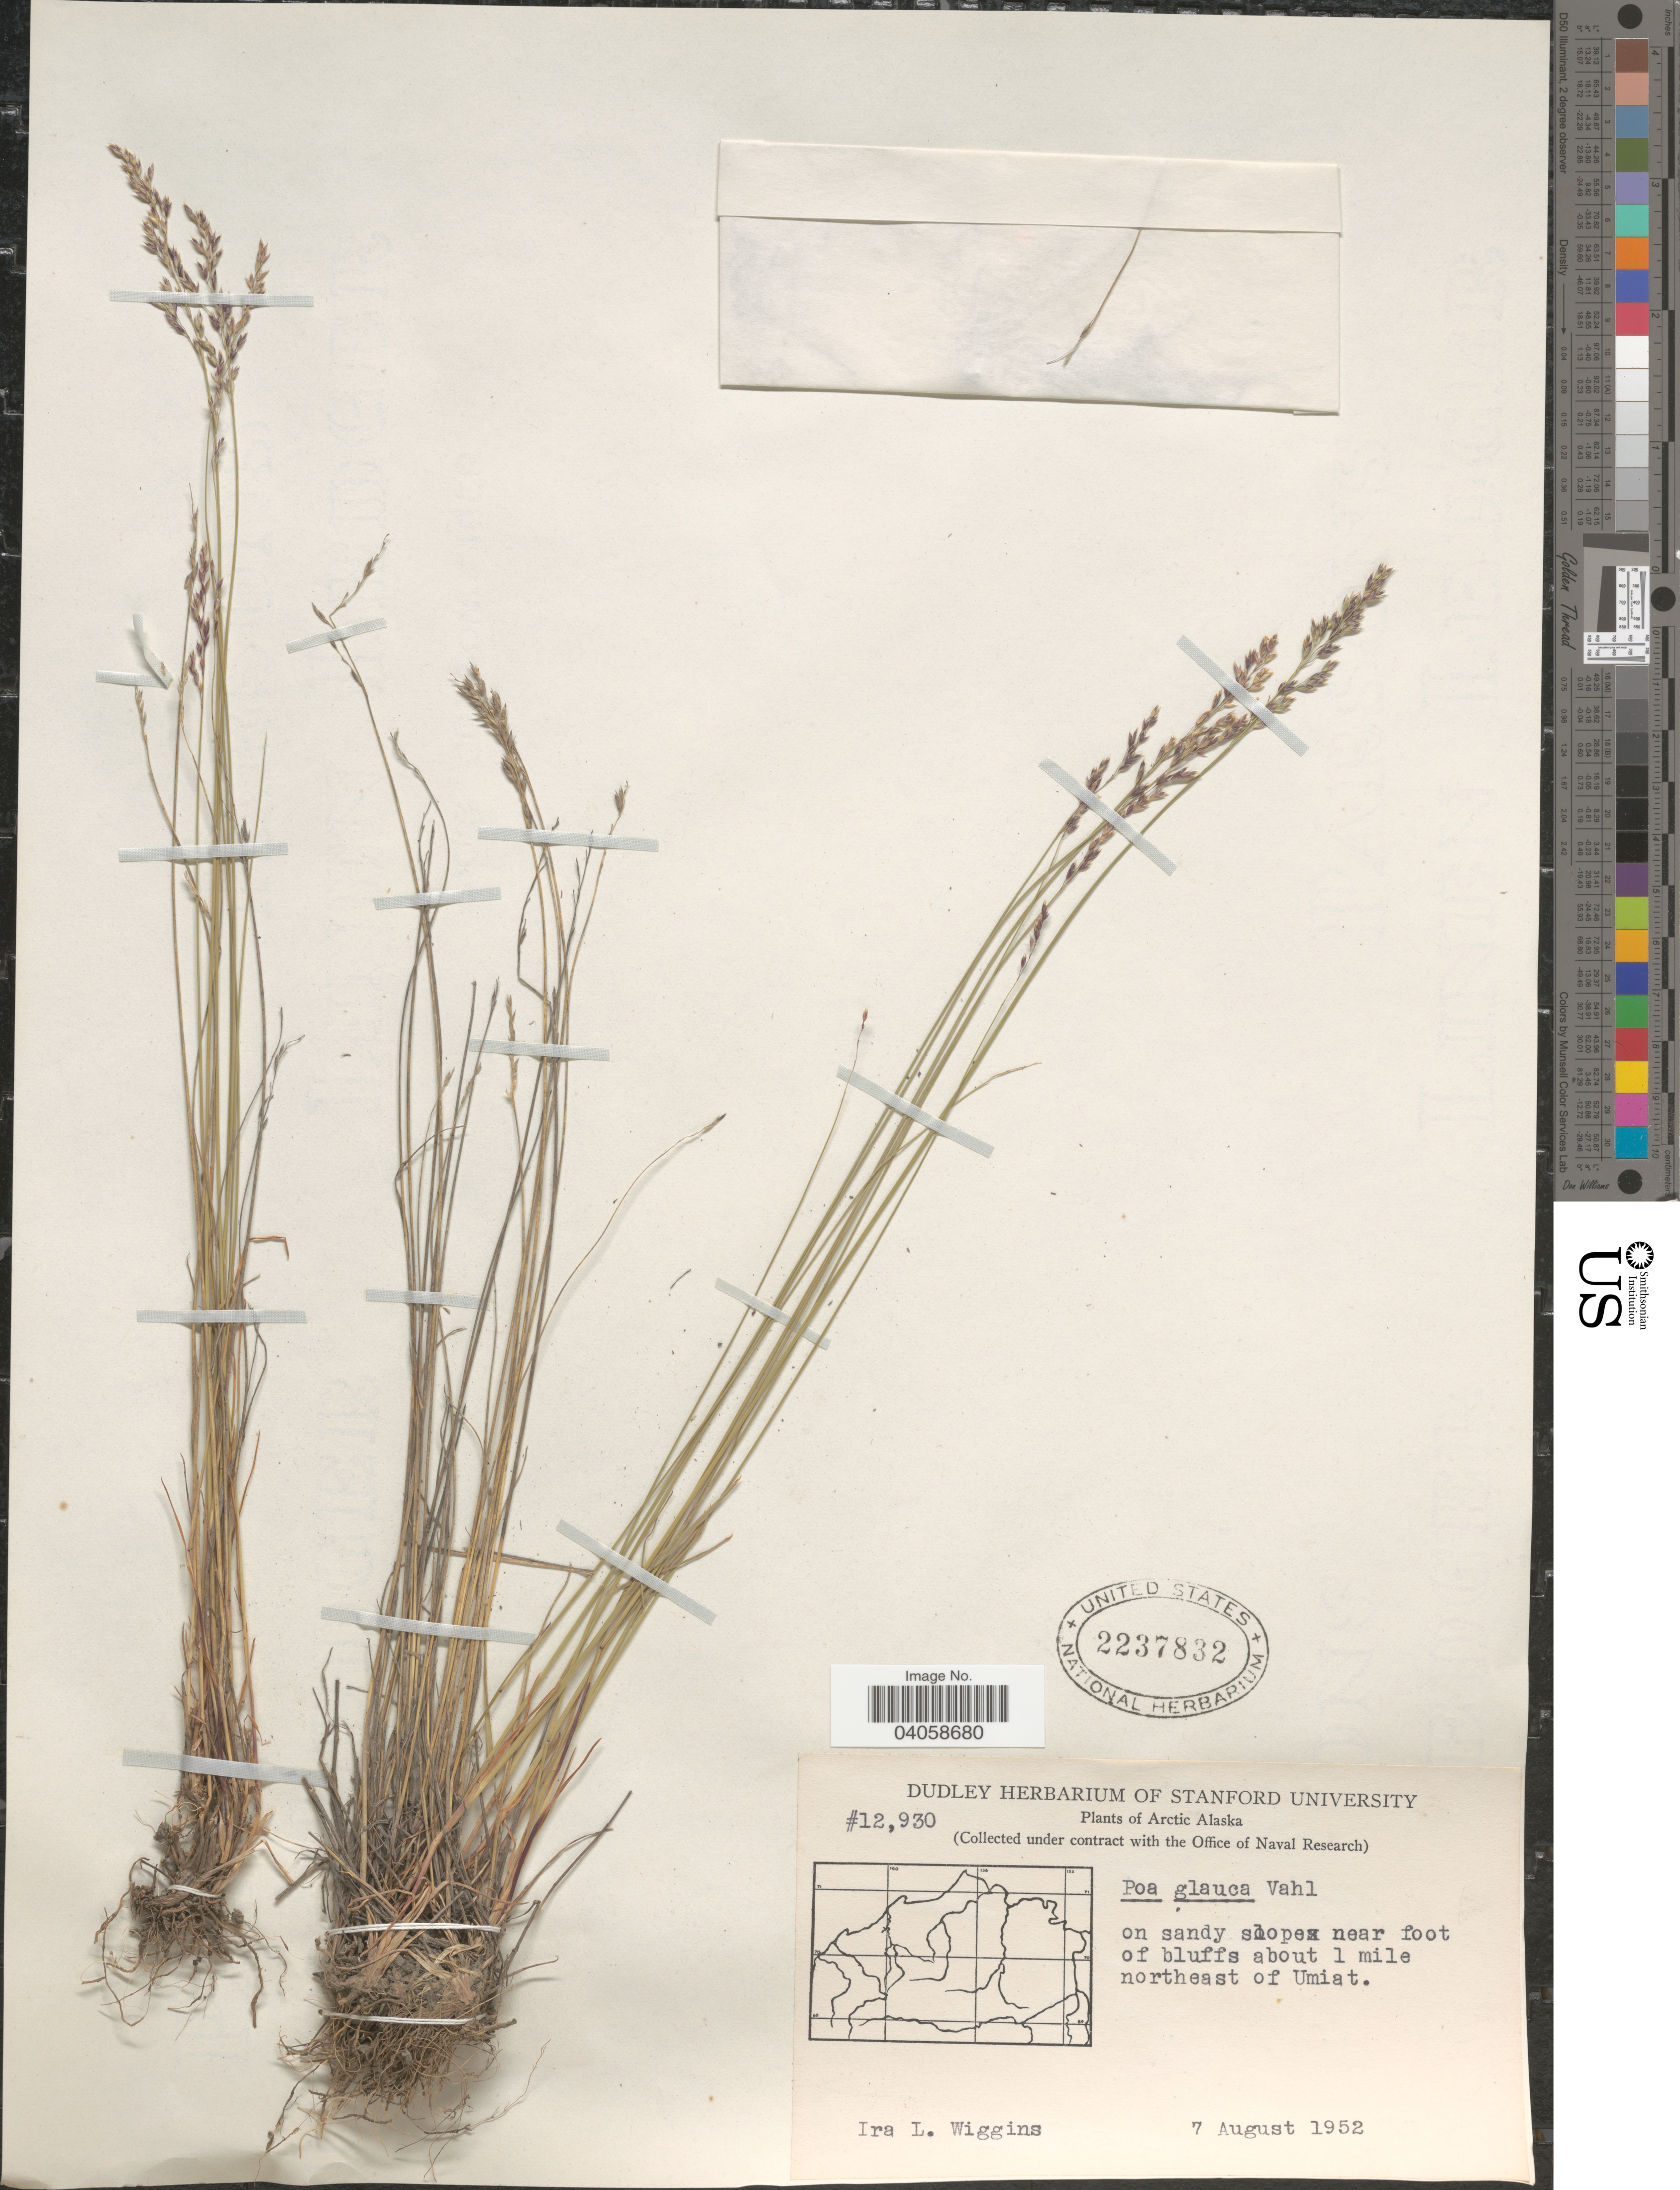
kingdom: Plantae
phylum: Tracheophyta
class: Liliopsida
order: Poales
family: Poaceae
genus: Poa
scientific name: Poa glauca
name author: Vahl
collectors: I. L. Wiggins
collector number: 12930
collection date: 1952-08-07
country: United States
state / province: Alaska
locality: Arctic Alaska. On sandy slopes near foot of bluffs about 1 mile northeast of Umiat.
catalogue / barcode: US 2237832